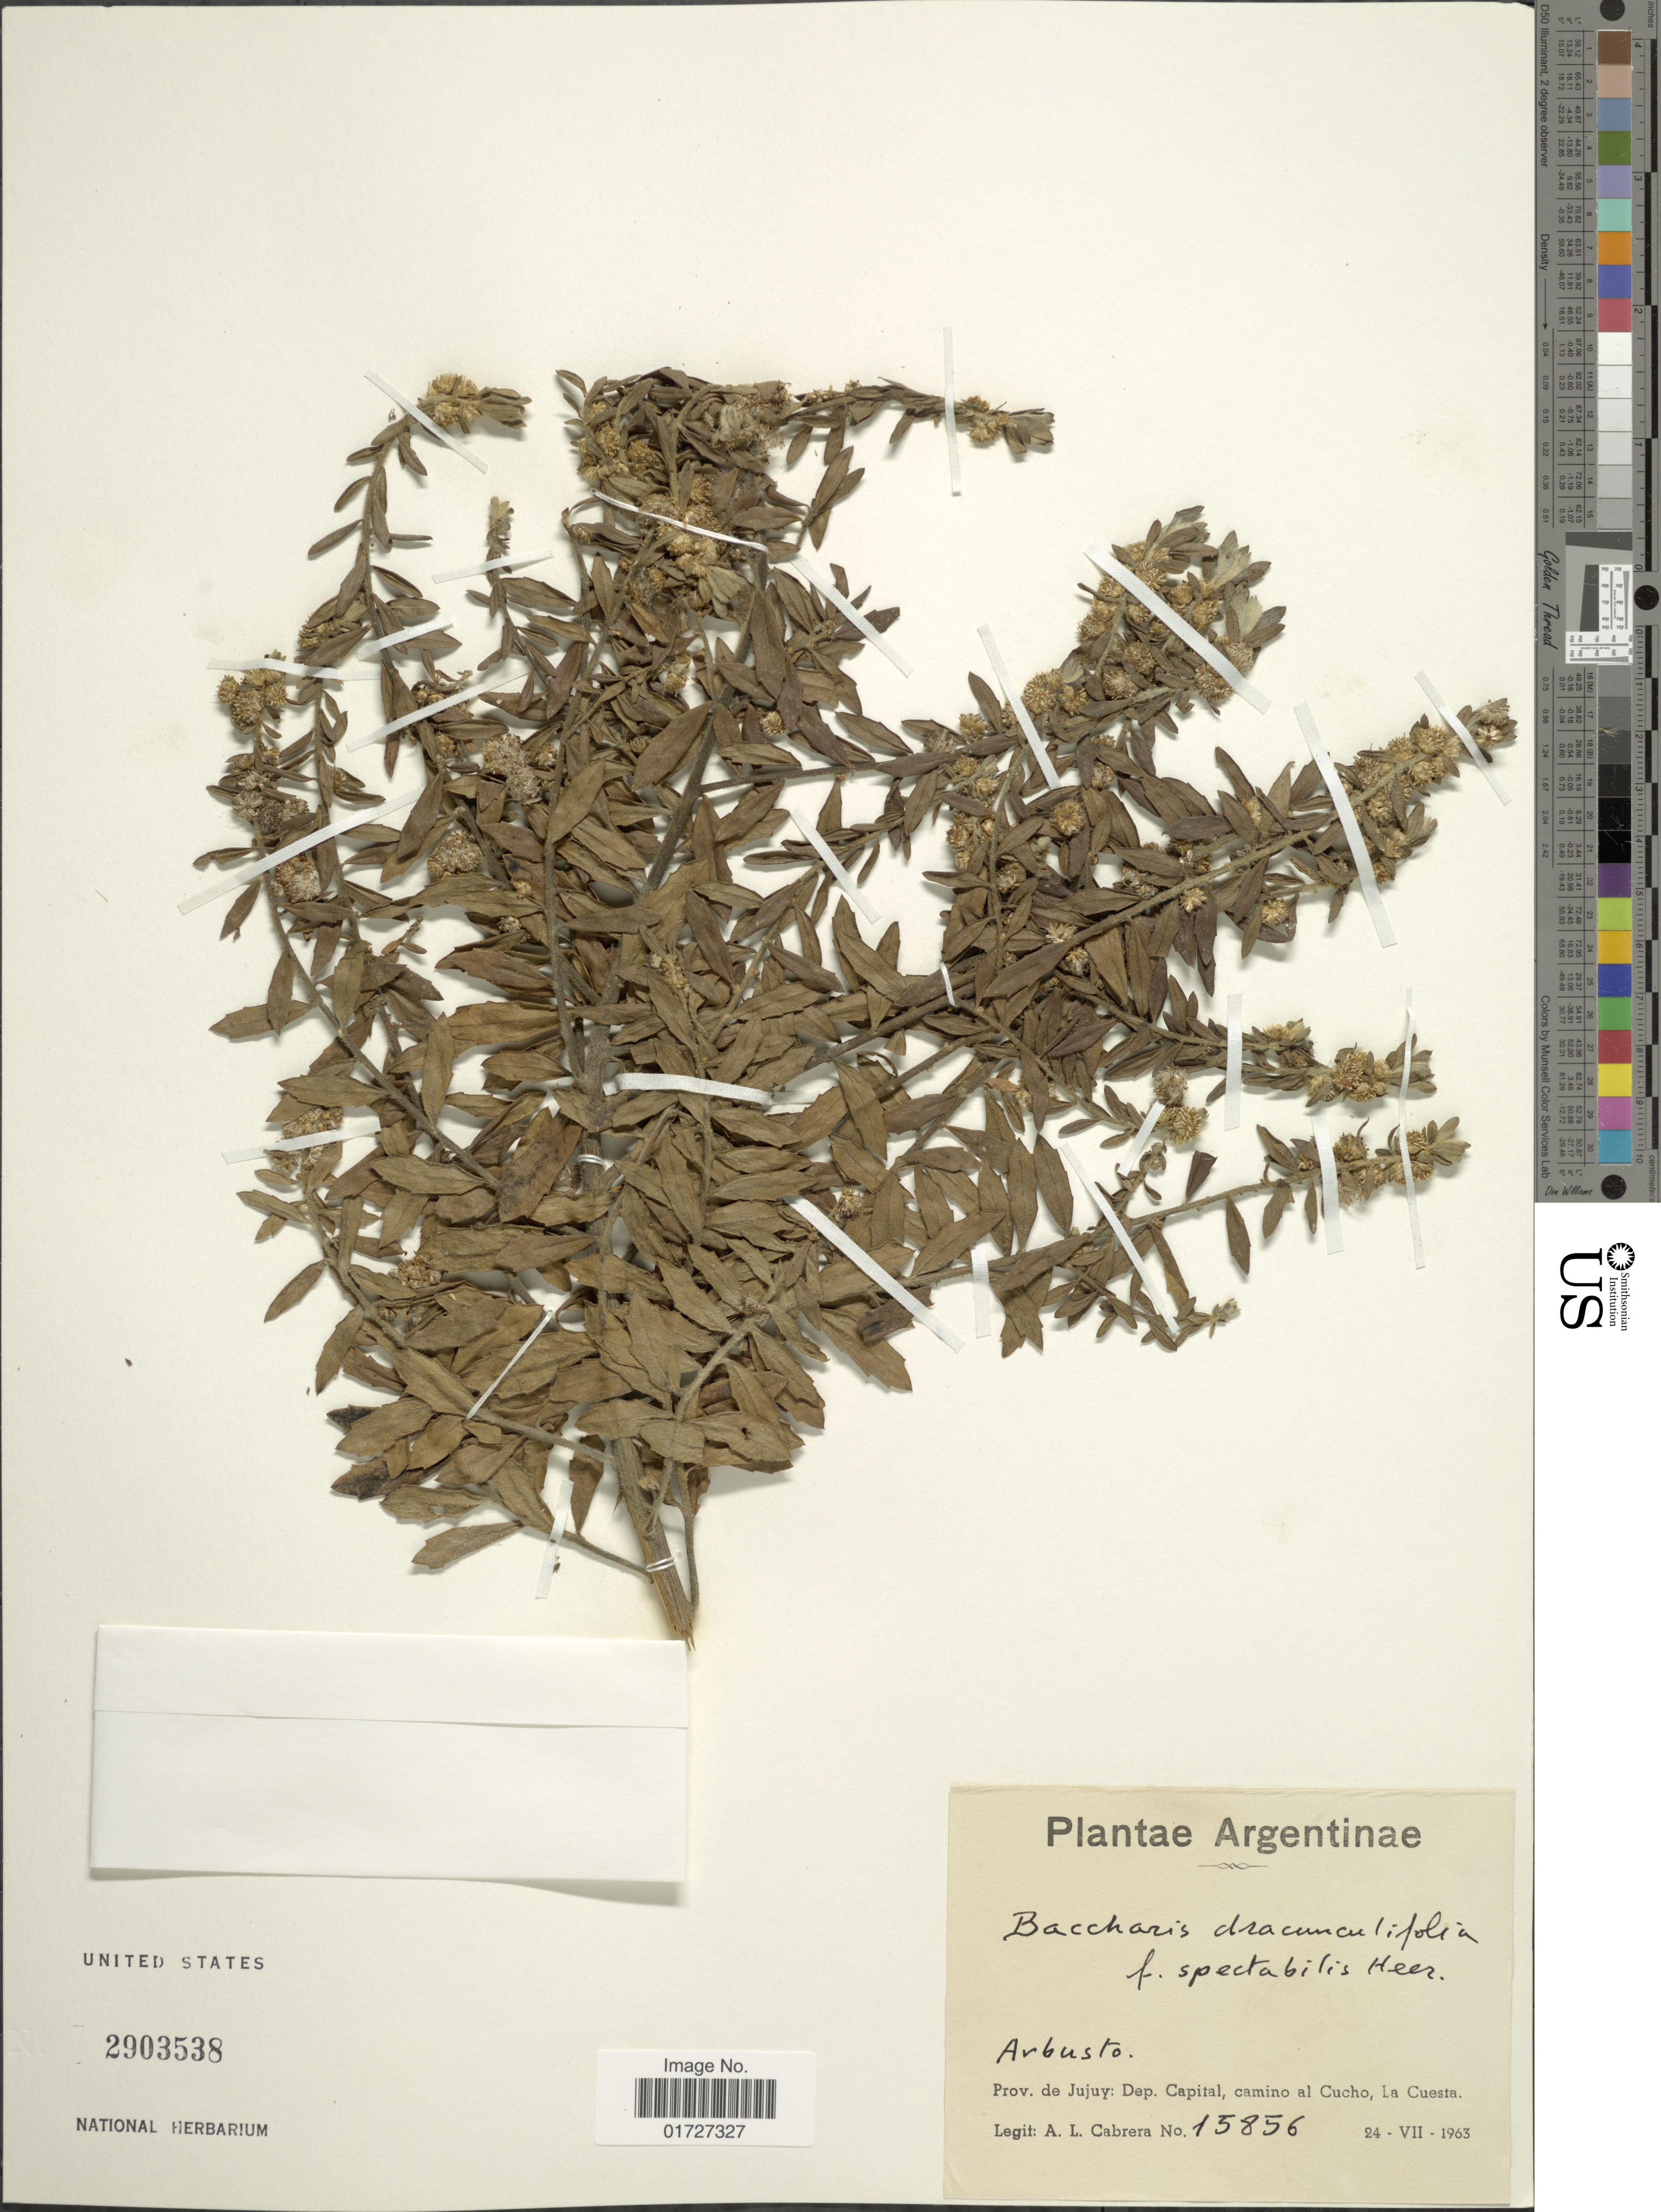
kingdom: Plantae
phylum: Tracheophyta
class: Magnoliopsida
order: Asterales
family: Asteraceae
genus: Baccharis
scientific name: Baccharis dracunculifolia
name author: DC.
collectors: A. L. Cabrera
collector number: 15856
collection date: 1963-07-24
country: Argentina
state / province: Jujuy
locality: Dep. Capital, camino al Cucho, La Cuesta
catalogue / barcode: US 2903538